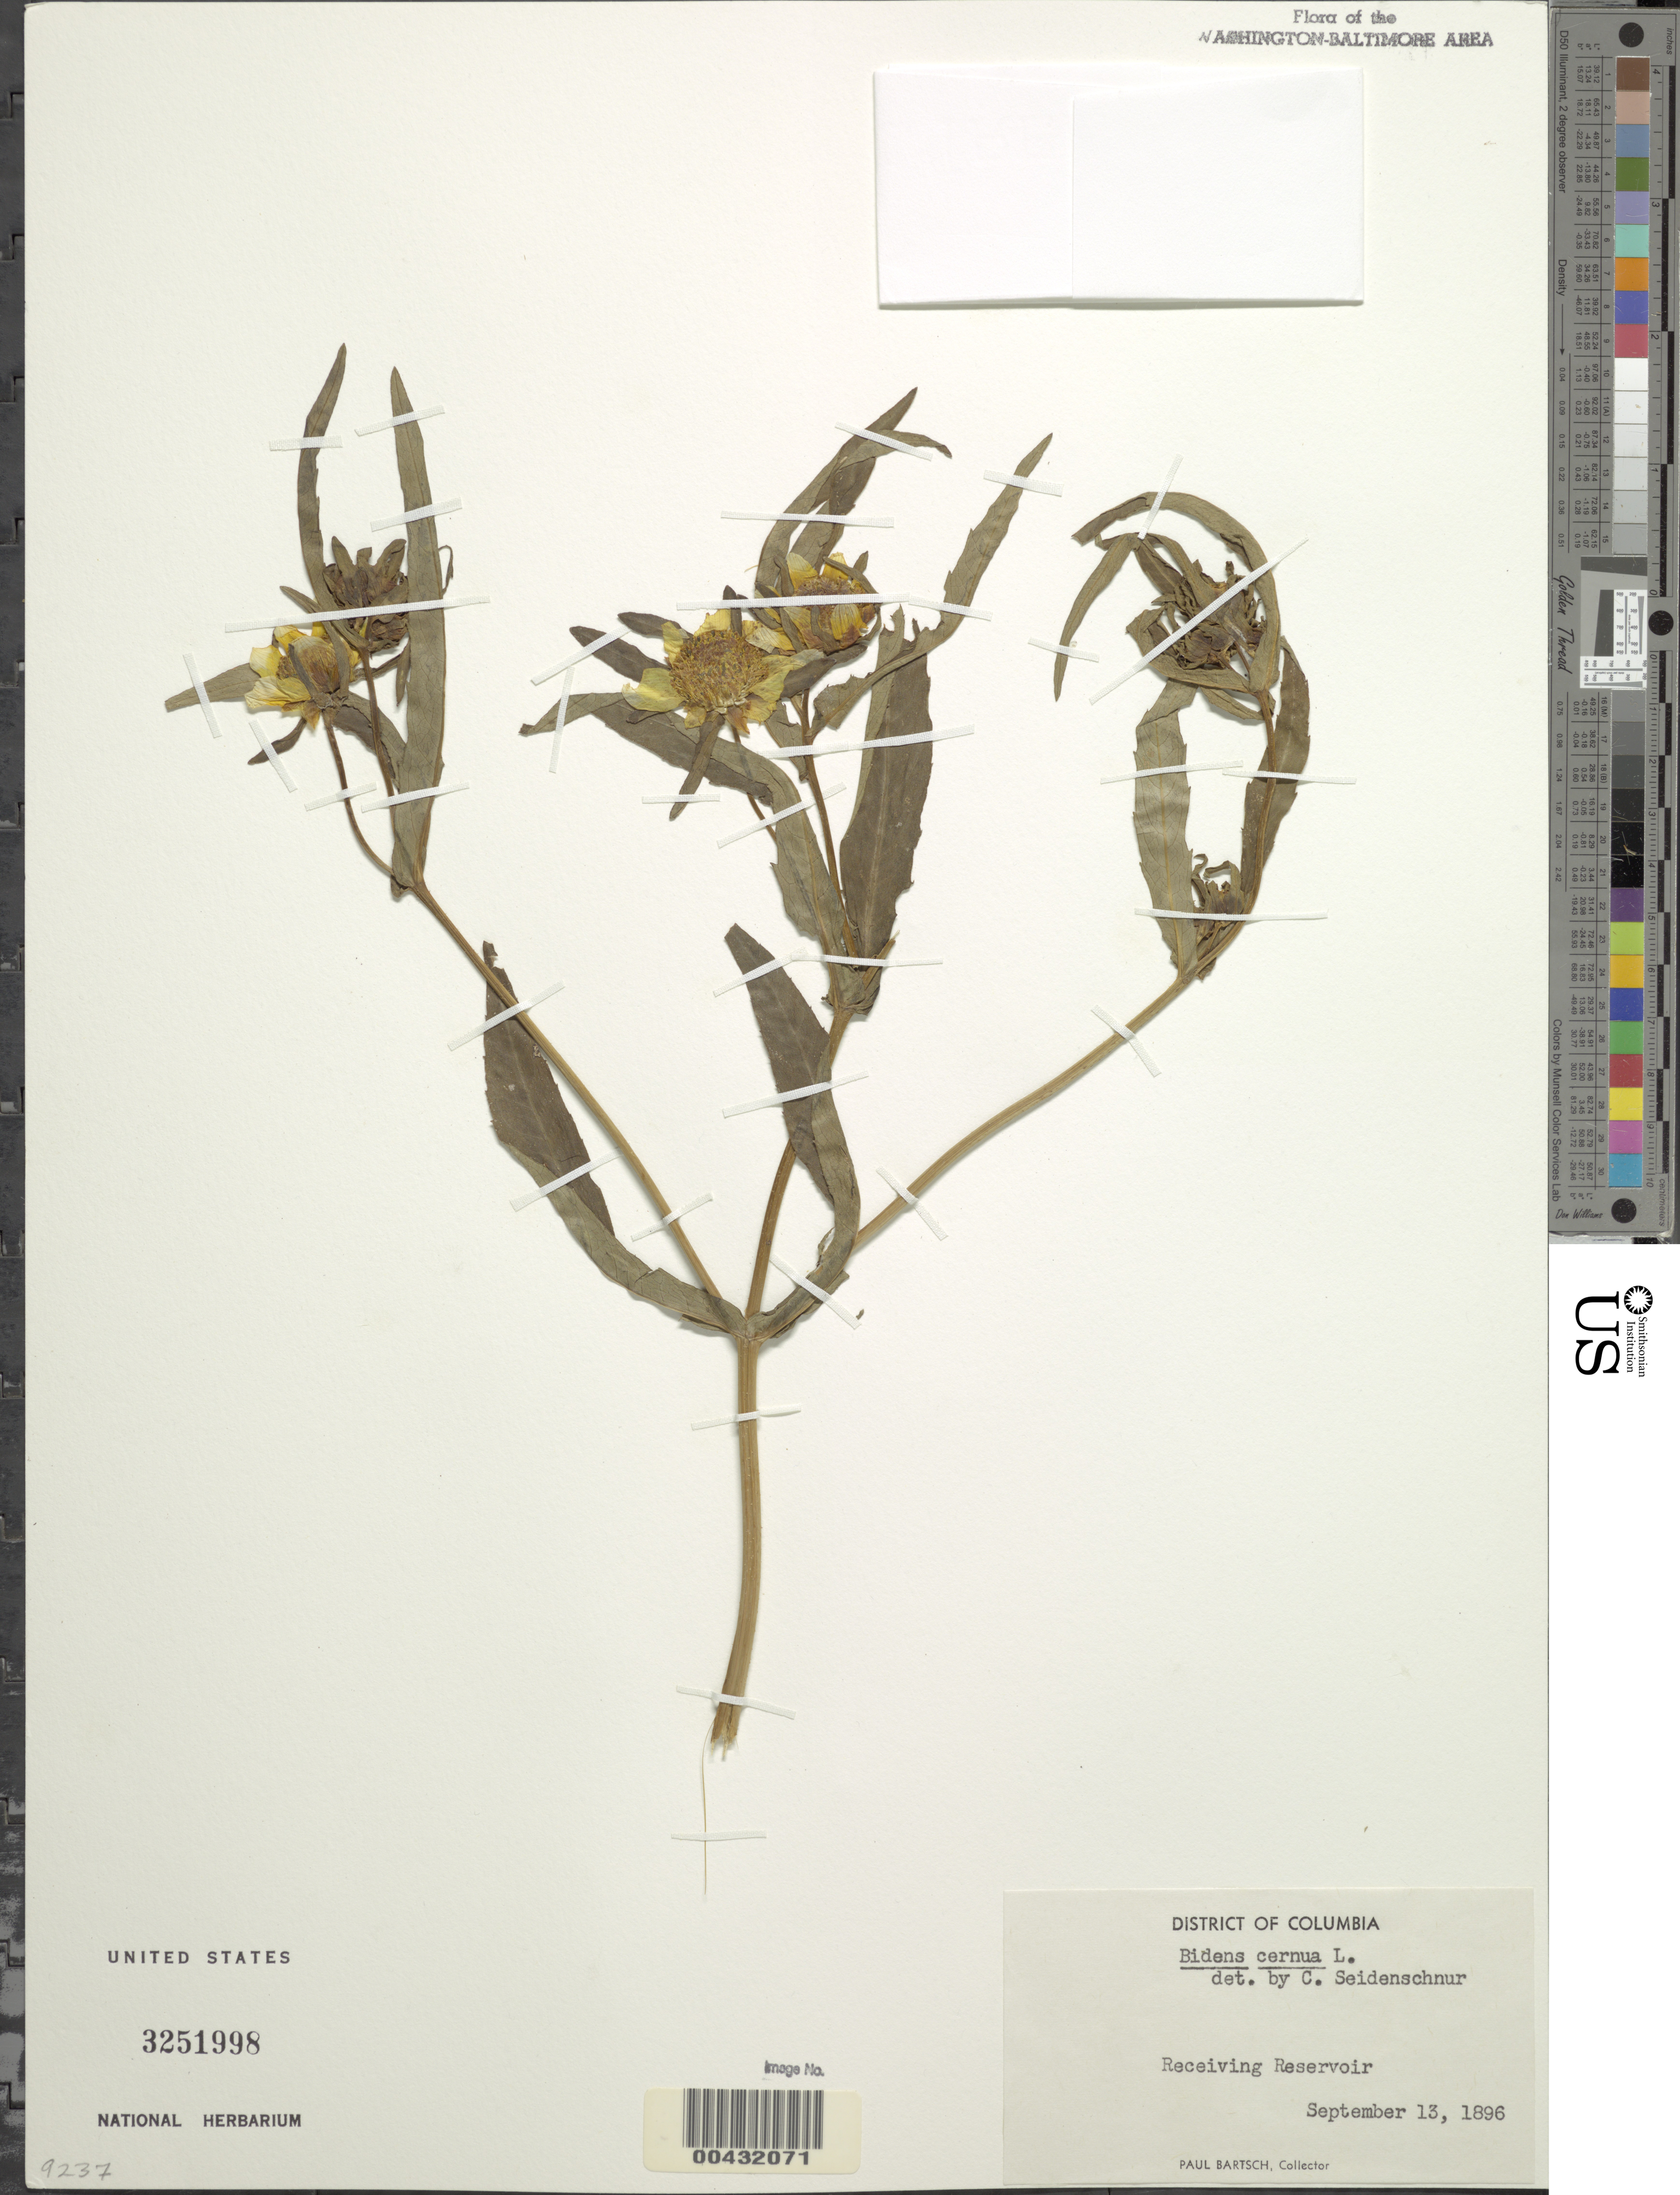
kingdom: Plantae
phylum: Tracheophyta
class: Magnoliopsida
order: Asterales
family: Asteraceae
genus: Bidens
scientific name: Bidens cernua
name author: L.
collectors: P. Bartsch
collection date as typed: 13 Sep 1896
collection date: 1896-09-13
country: United States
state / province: District of Columbia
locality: Receiving Reservoir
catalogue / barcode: US 3251998